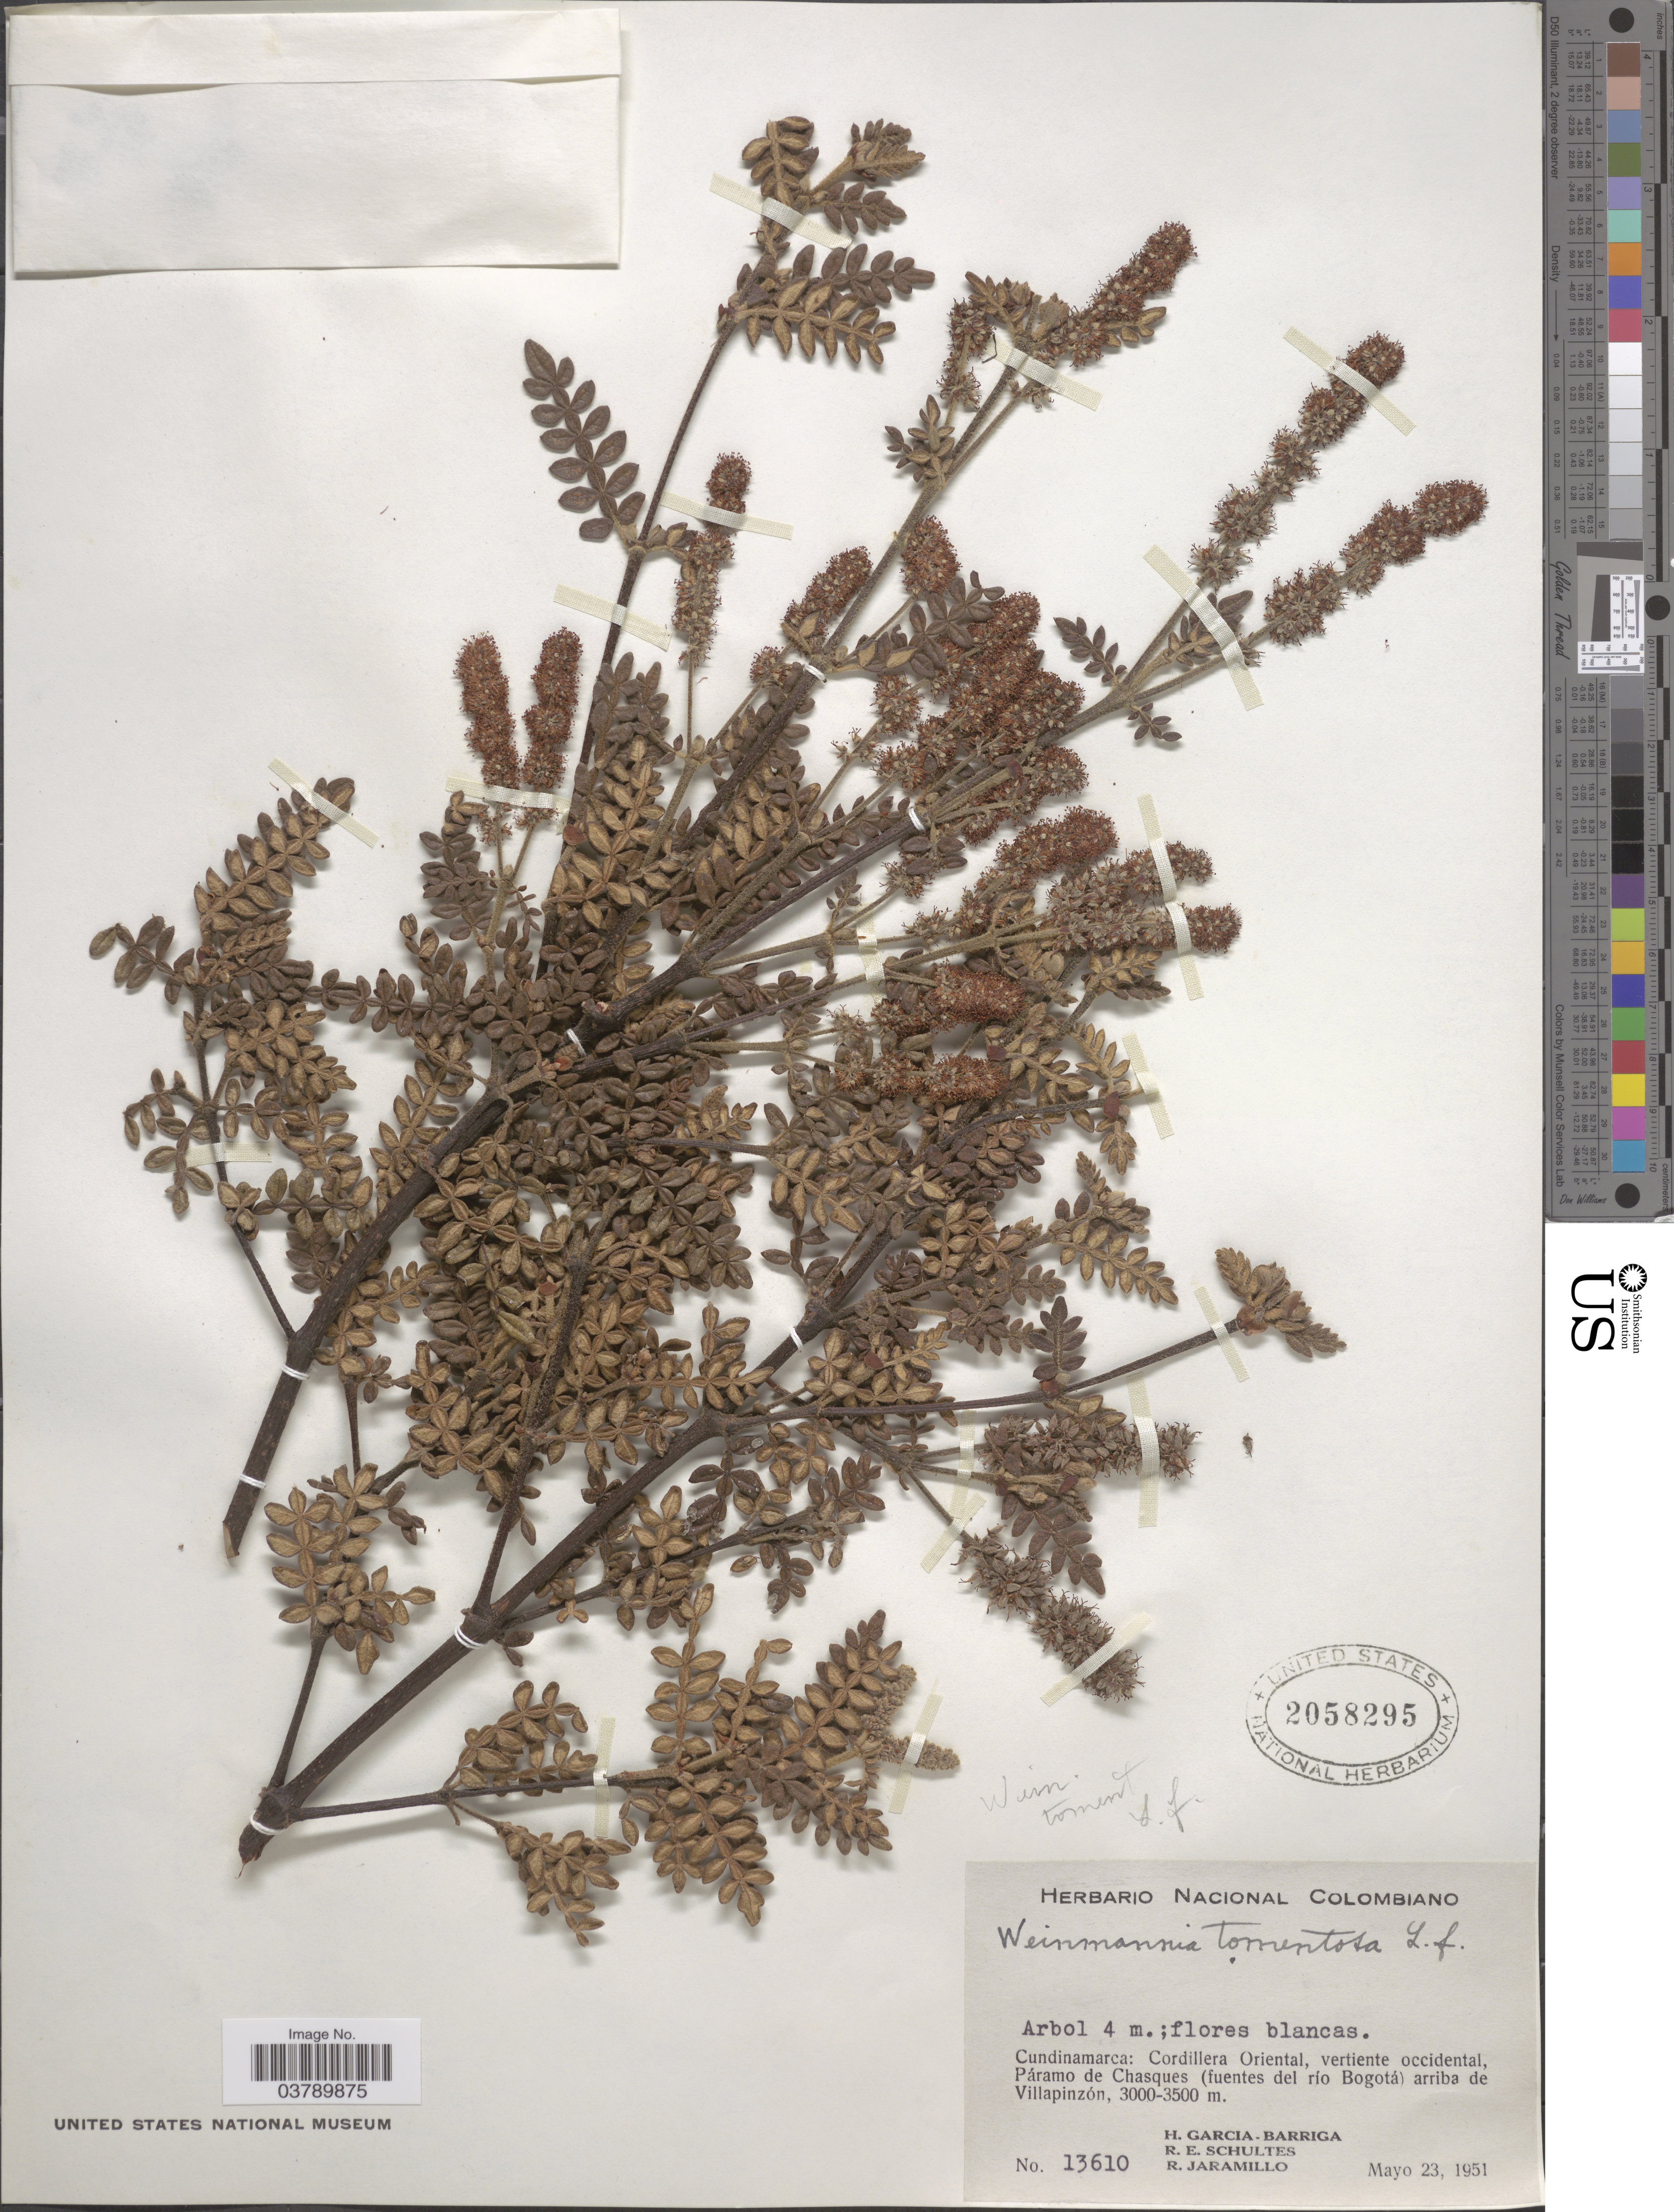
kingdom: Plantae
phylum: Tracheophyta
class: Magnoliopsida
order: Oxalidales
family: Cunoniaceae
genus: Weinmannia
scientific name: Weinmannia tomentosa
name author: L.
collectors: H. García Barriga, R. E. Schultes & R. Jaramillo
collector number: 13610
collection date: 1951-05-23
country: Colombia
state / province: Cundinamarca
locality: Cordillera Oriental, vertiente occidental, Páramo de Chasques (fuentes del río Bogotá) arriba de Villapinzón.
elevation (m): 3000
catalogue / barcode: US 2058295